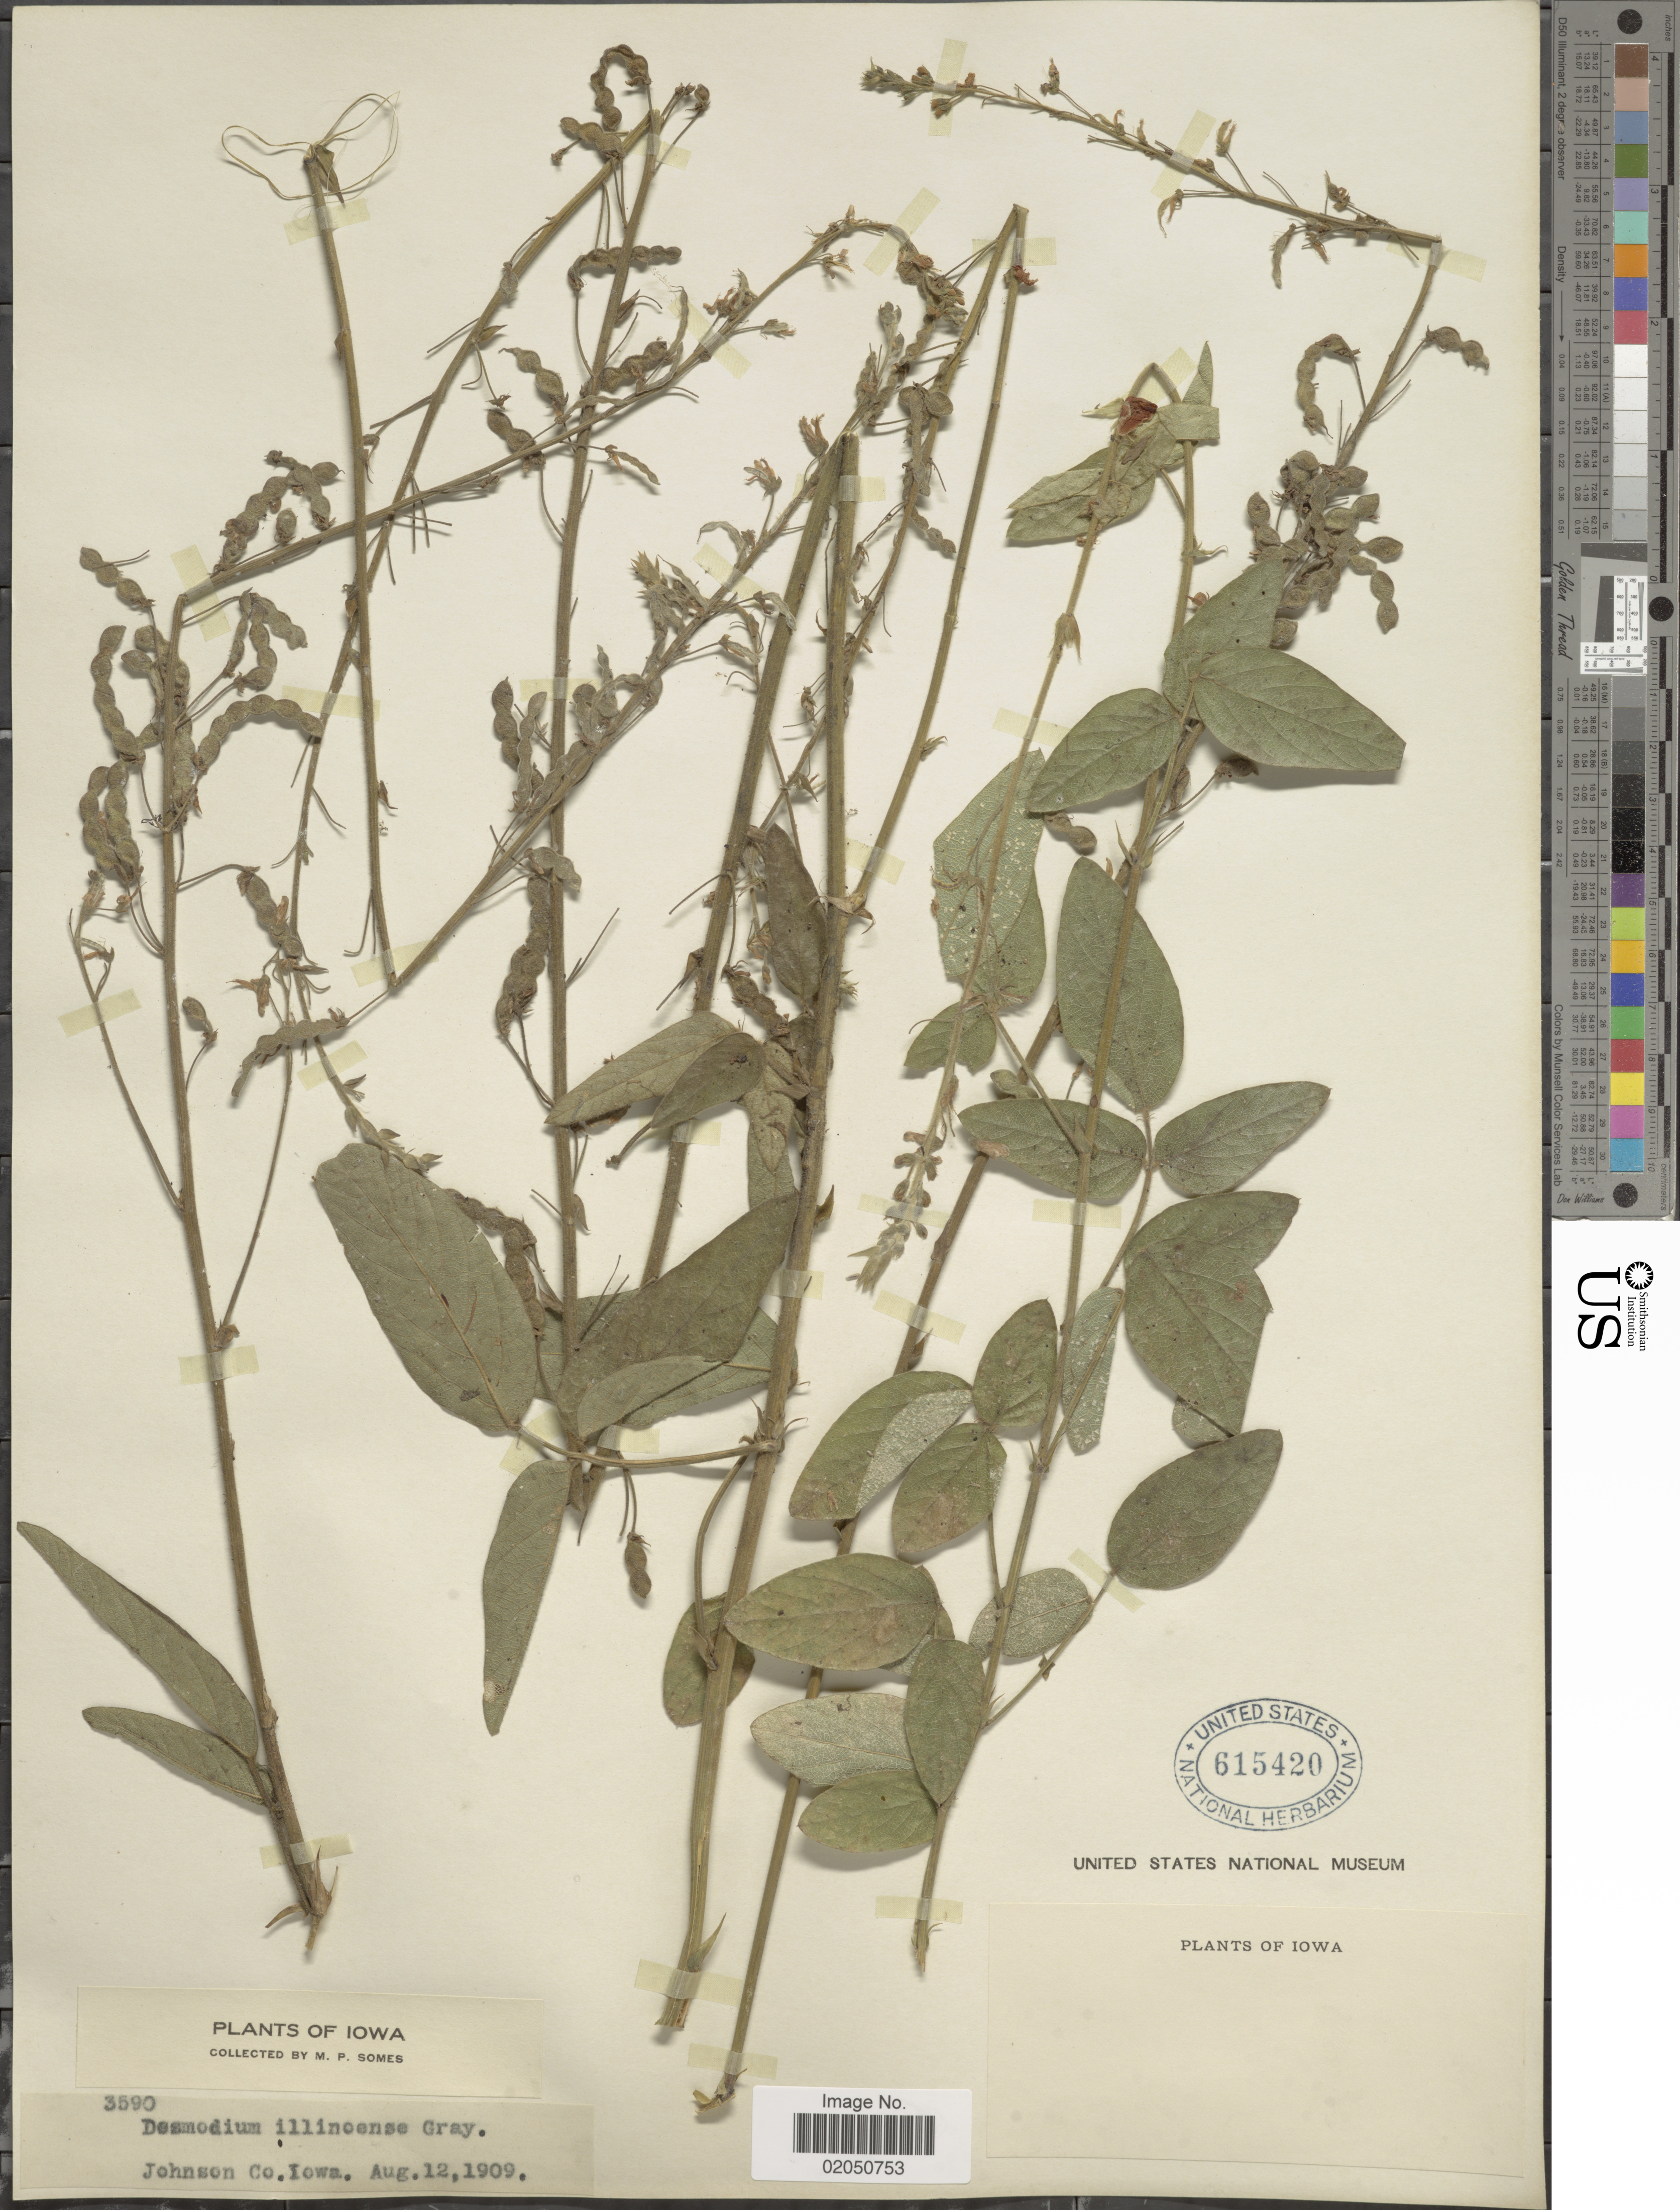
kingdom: Plantae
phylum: Tracheophyta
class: Magnoliopsida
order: Fabales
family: Fabaceae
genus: Desmodium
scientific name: Desmodium illinoense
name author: A. Gray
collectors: M. Somes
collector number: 3590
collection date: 1909-08-12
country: United States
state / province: Iowa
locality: Johnson Co.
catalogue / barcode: US 615420